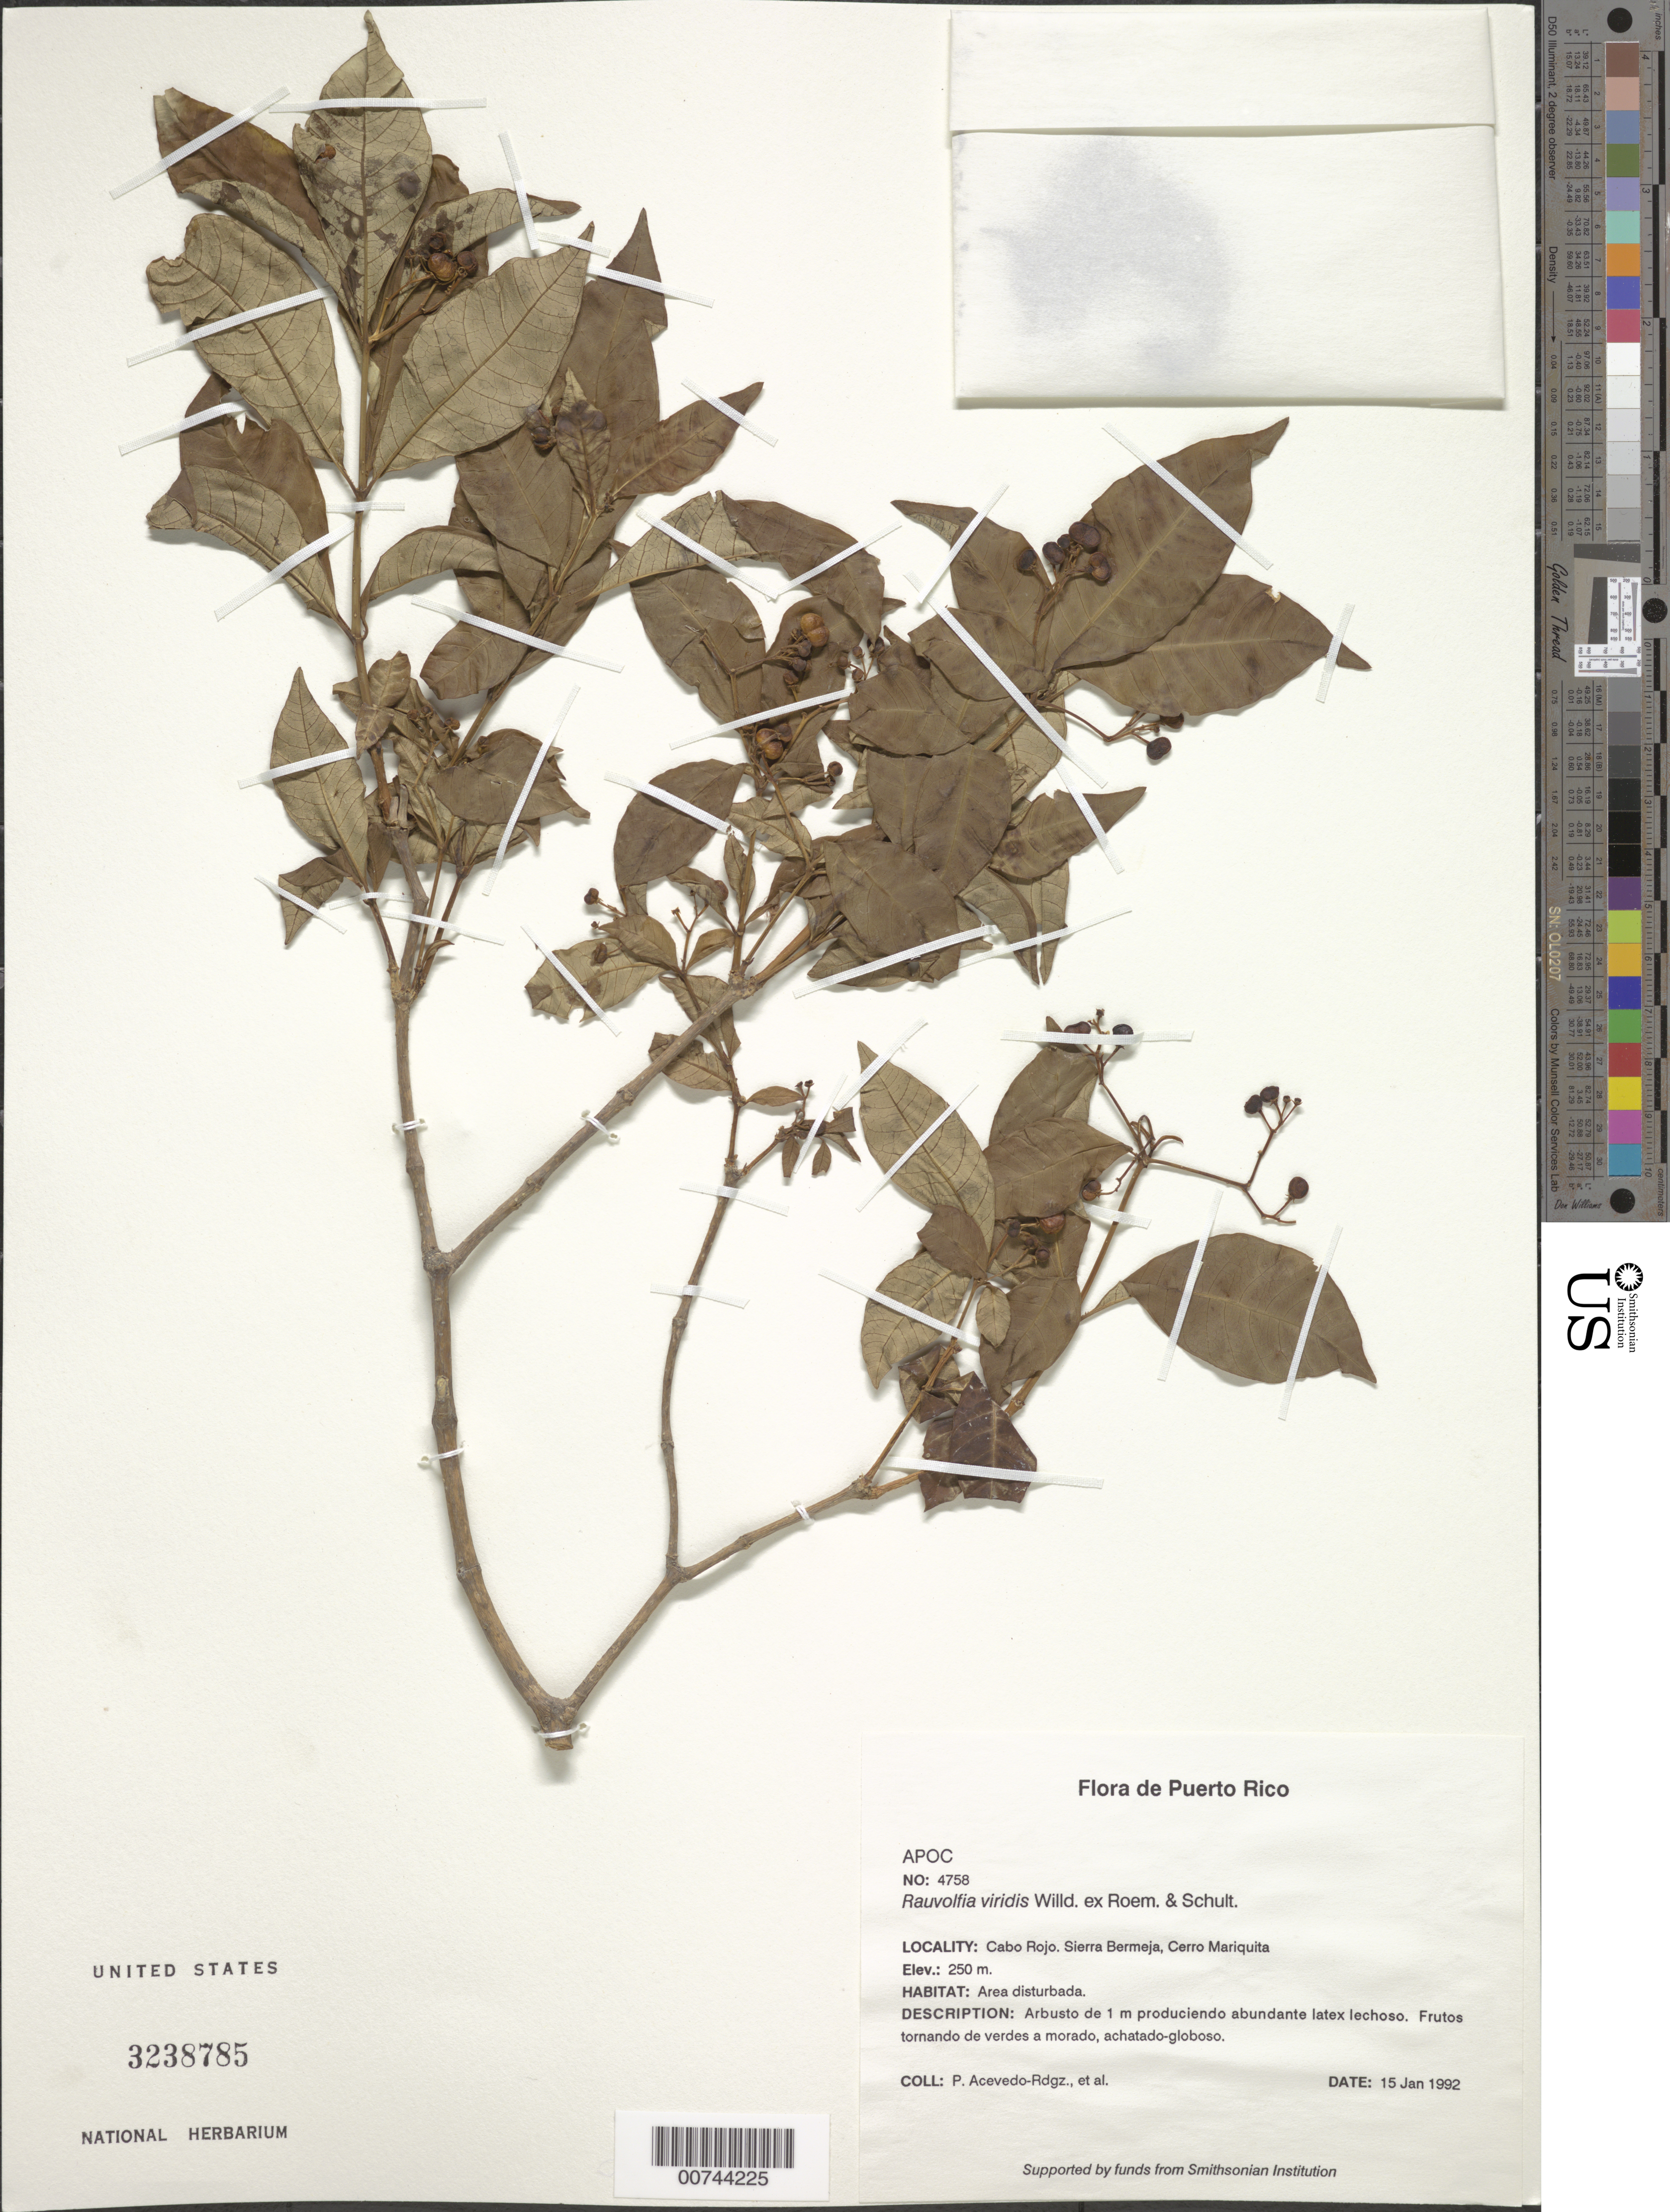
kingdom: Plantae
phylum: Tracheophyta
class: Magnoliopsida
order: Gentianales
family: Apocynaceae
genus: Rauvolfia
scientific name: Rauvolfia viridis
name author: Willd. ex Roem. & Schult.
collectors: P. Acevedo-Rodr.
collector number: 4758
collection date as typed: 15 Jan 1992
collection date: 1992-01-15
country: Puerto Rico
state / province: Cabo Rojo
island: Puerto Rico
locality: Cabo Rojo; Sierra Bermeja, Cerro Mariquita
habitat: Area disturbada.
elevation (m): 250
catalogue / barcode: US 3238485